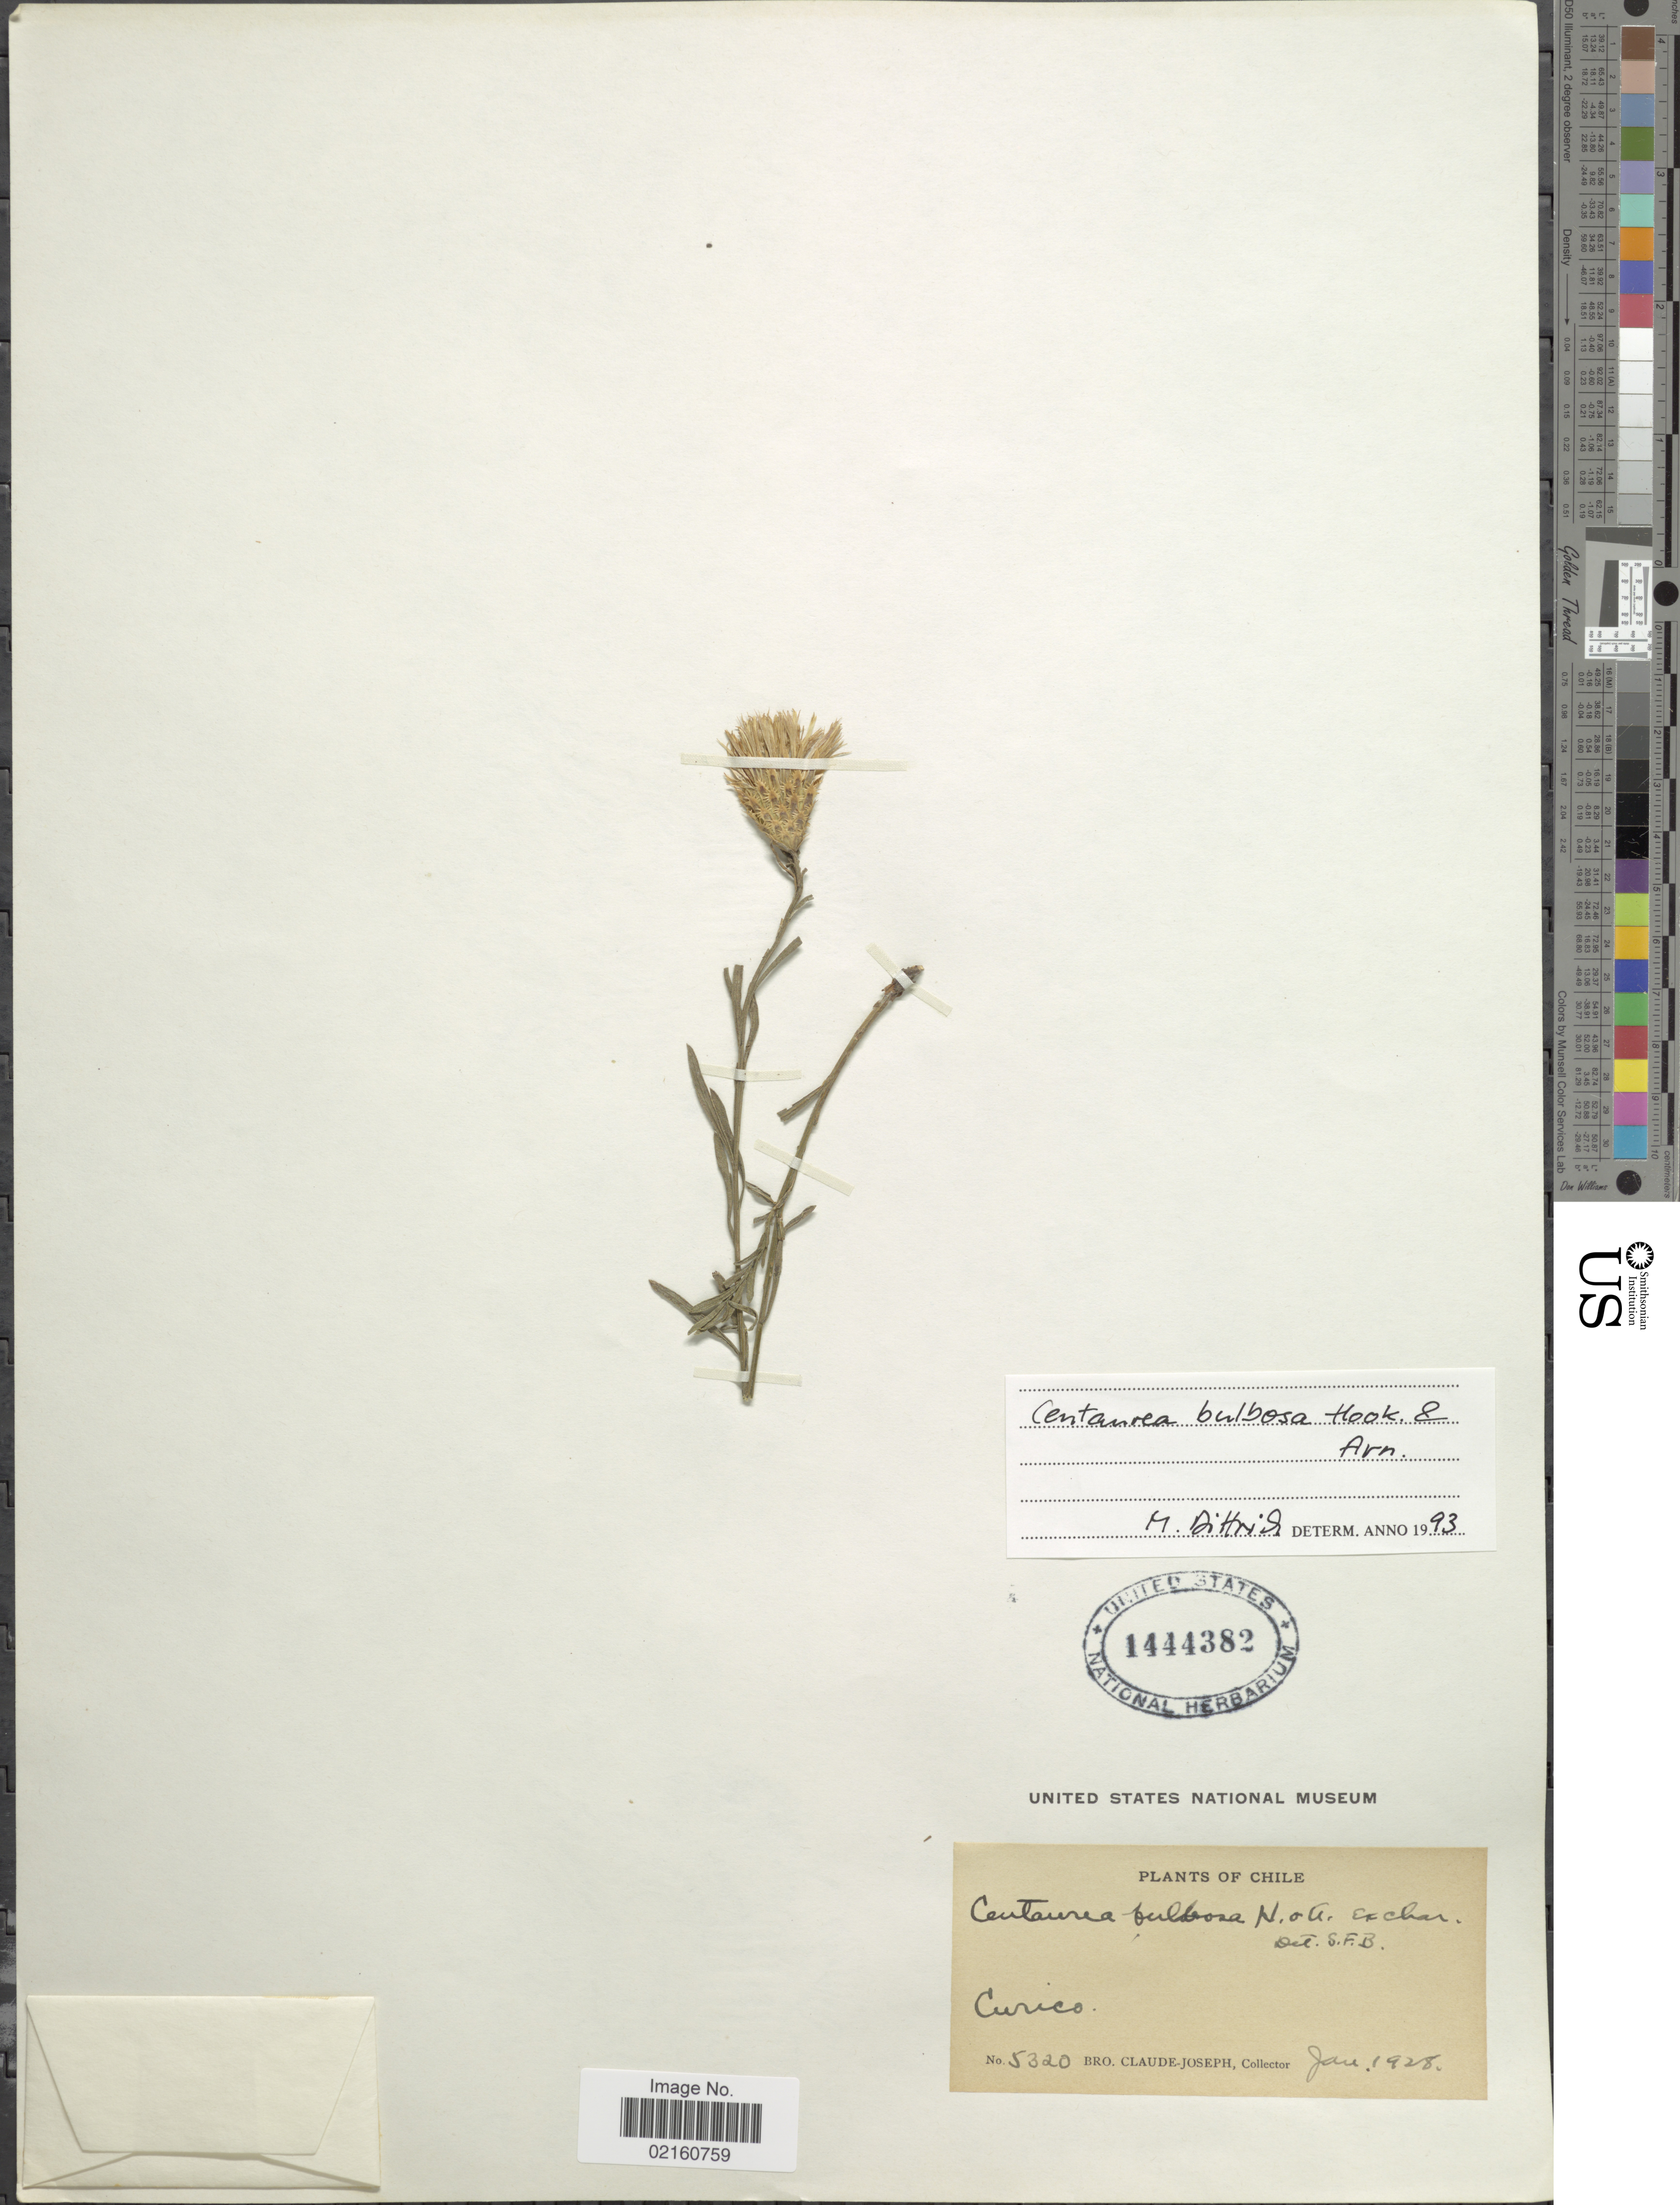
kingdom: Plantae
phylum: Tracheophyta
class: Magnoliopsida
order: Asterales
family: Asteraceae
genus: Centaurea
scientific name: Centaurea bulbosa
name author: Hook. & Arn.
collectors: Bro. Claude-Joseph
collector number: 5320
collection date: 1928-01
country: Chile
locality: Curico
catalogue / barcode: US 1444382